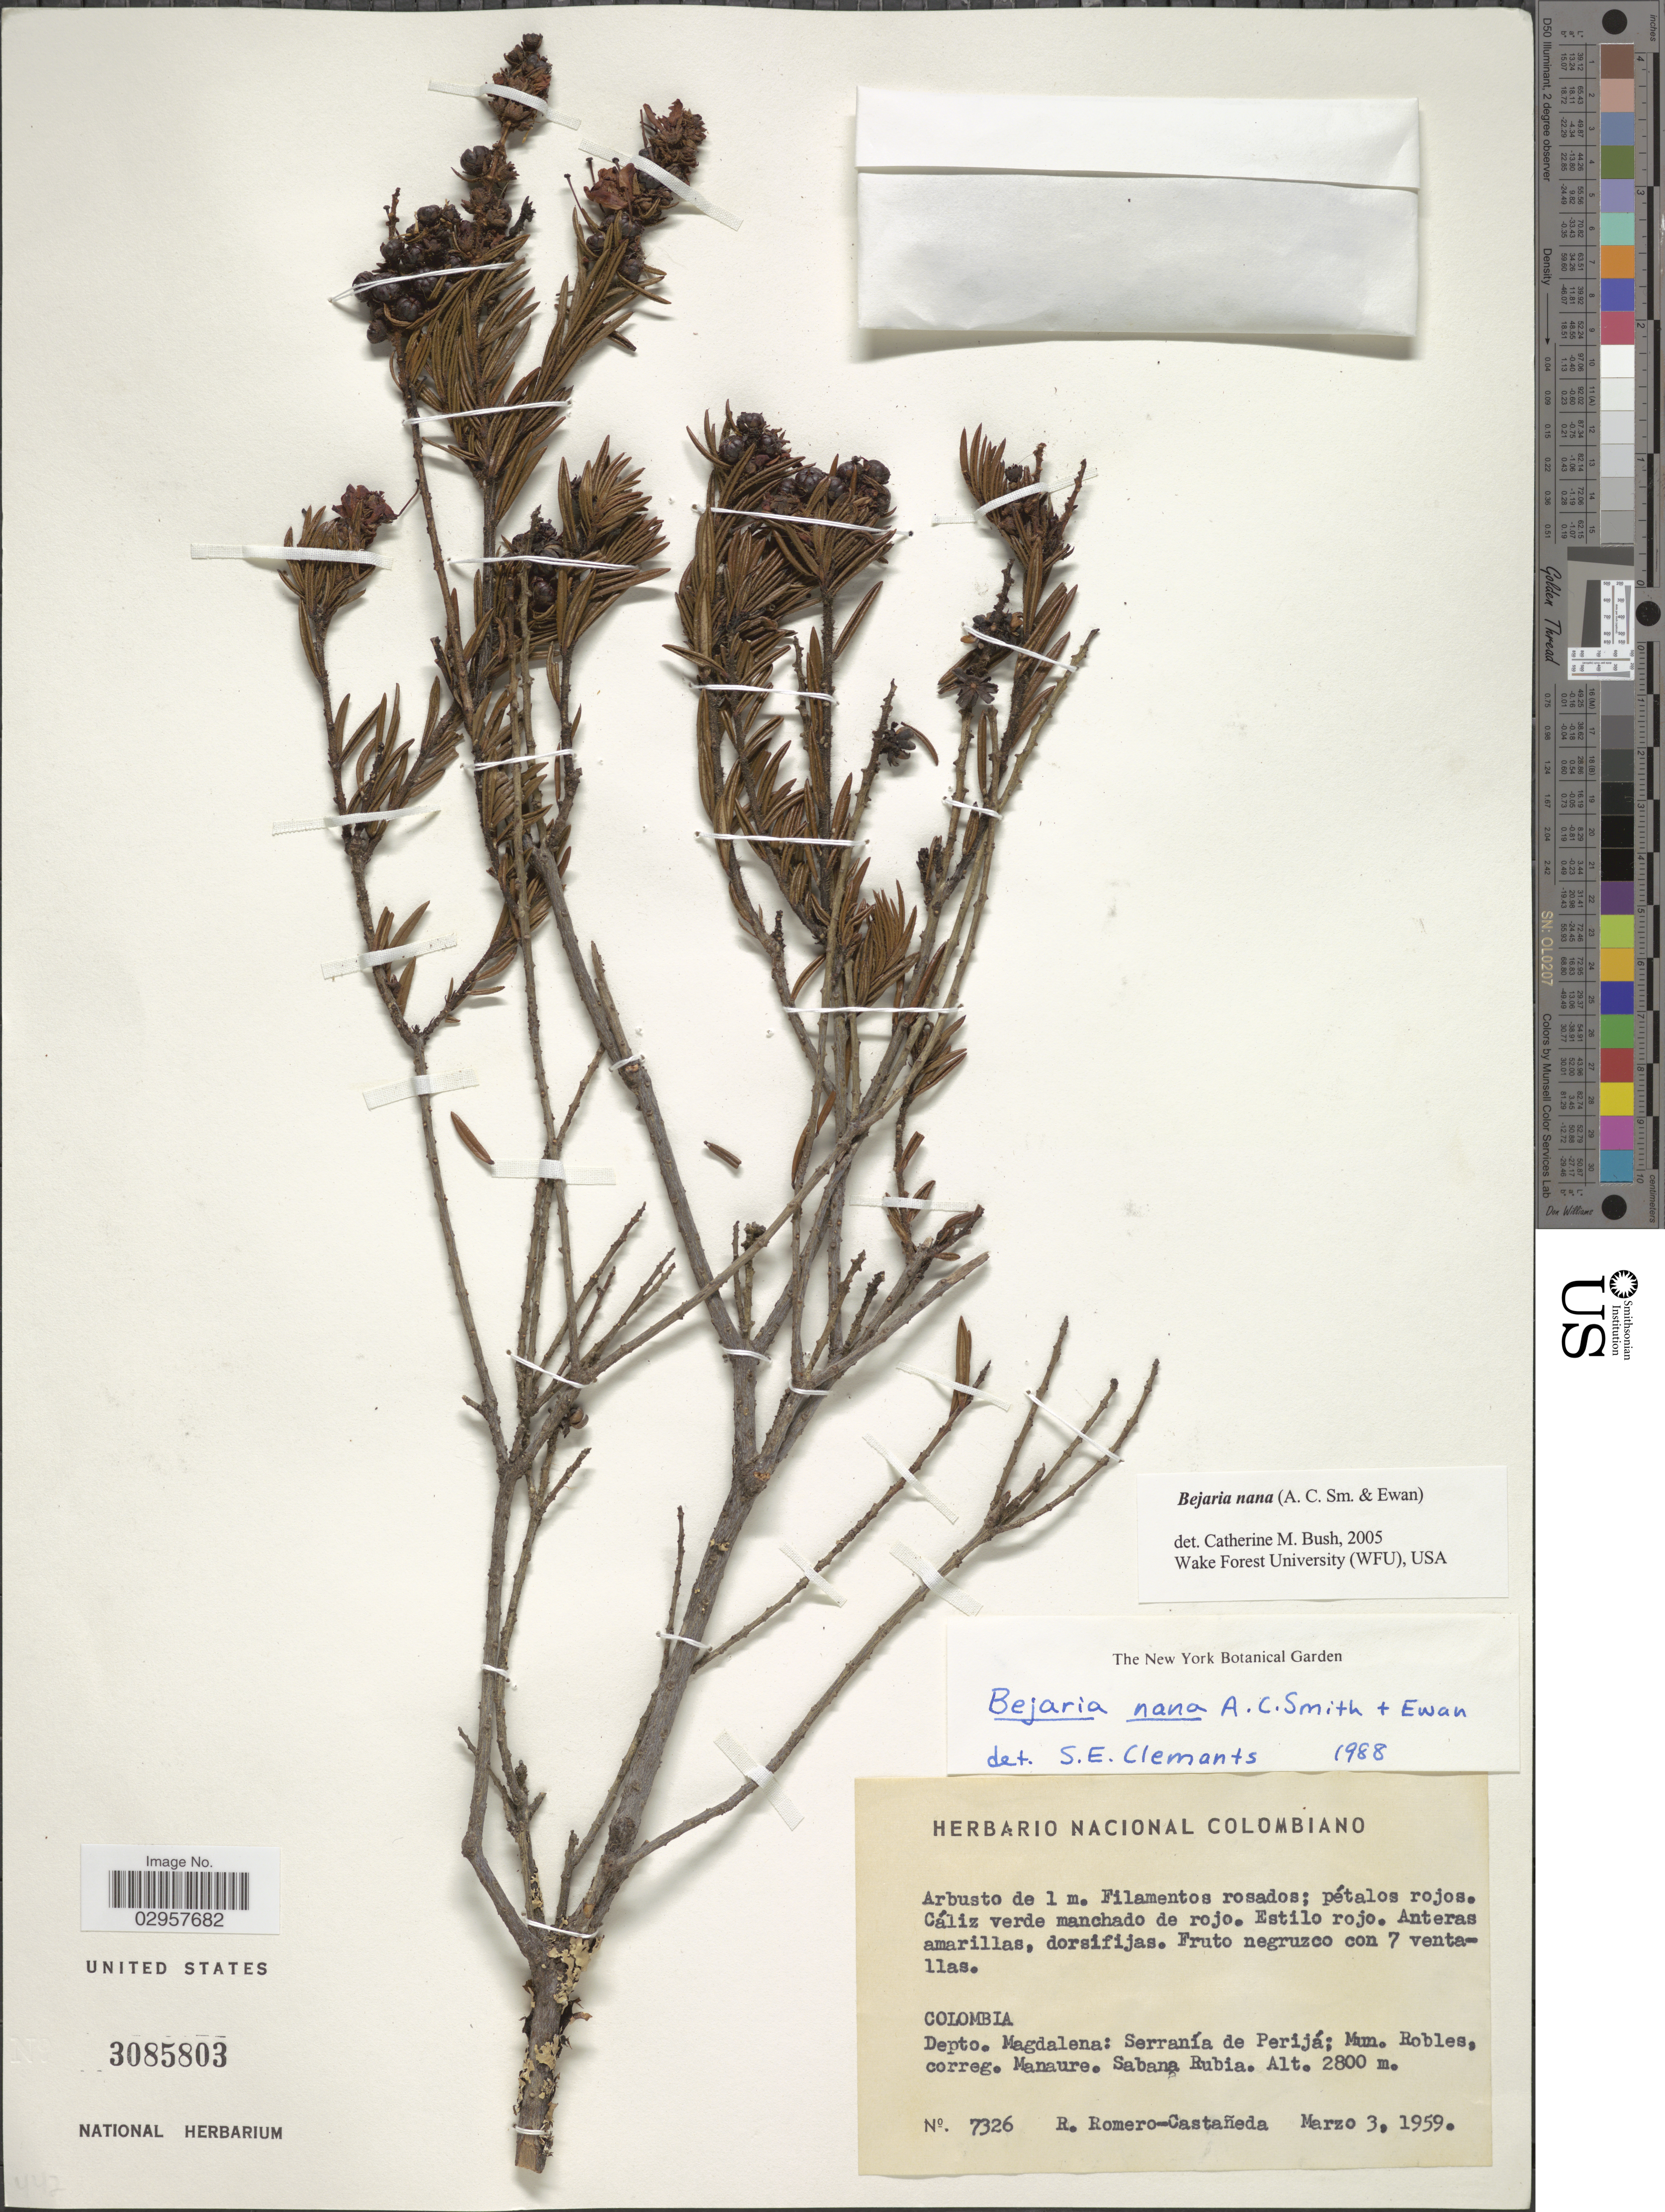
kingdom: Plantae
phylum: Tracheophyta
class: Magnoliopsida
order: Ericales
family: Ericaceae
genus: Bejaria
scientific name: Bejaria nana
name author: A.C. Sm. & Ewan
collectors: R. Romero Castañeda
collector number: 7326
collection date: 1959-03-03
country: Colombia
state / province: Magdalena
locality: Depto. Magdalena: Serranía de Perijá: Mun. Robles, correg. Manaure.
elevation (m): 2800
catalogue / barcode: US 3085803